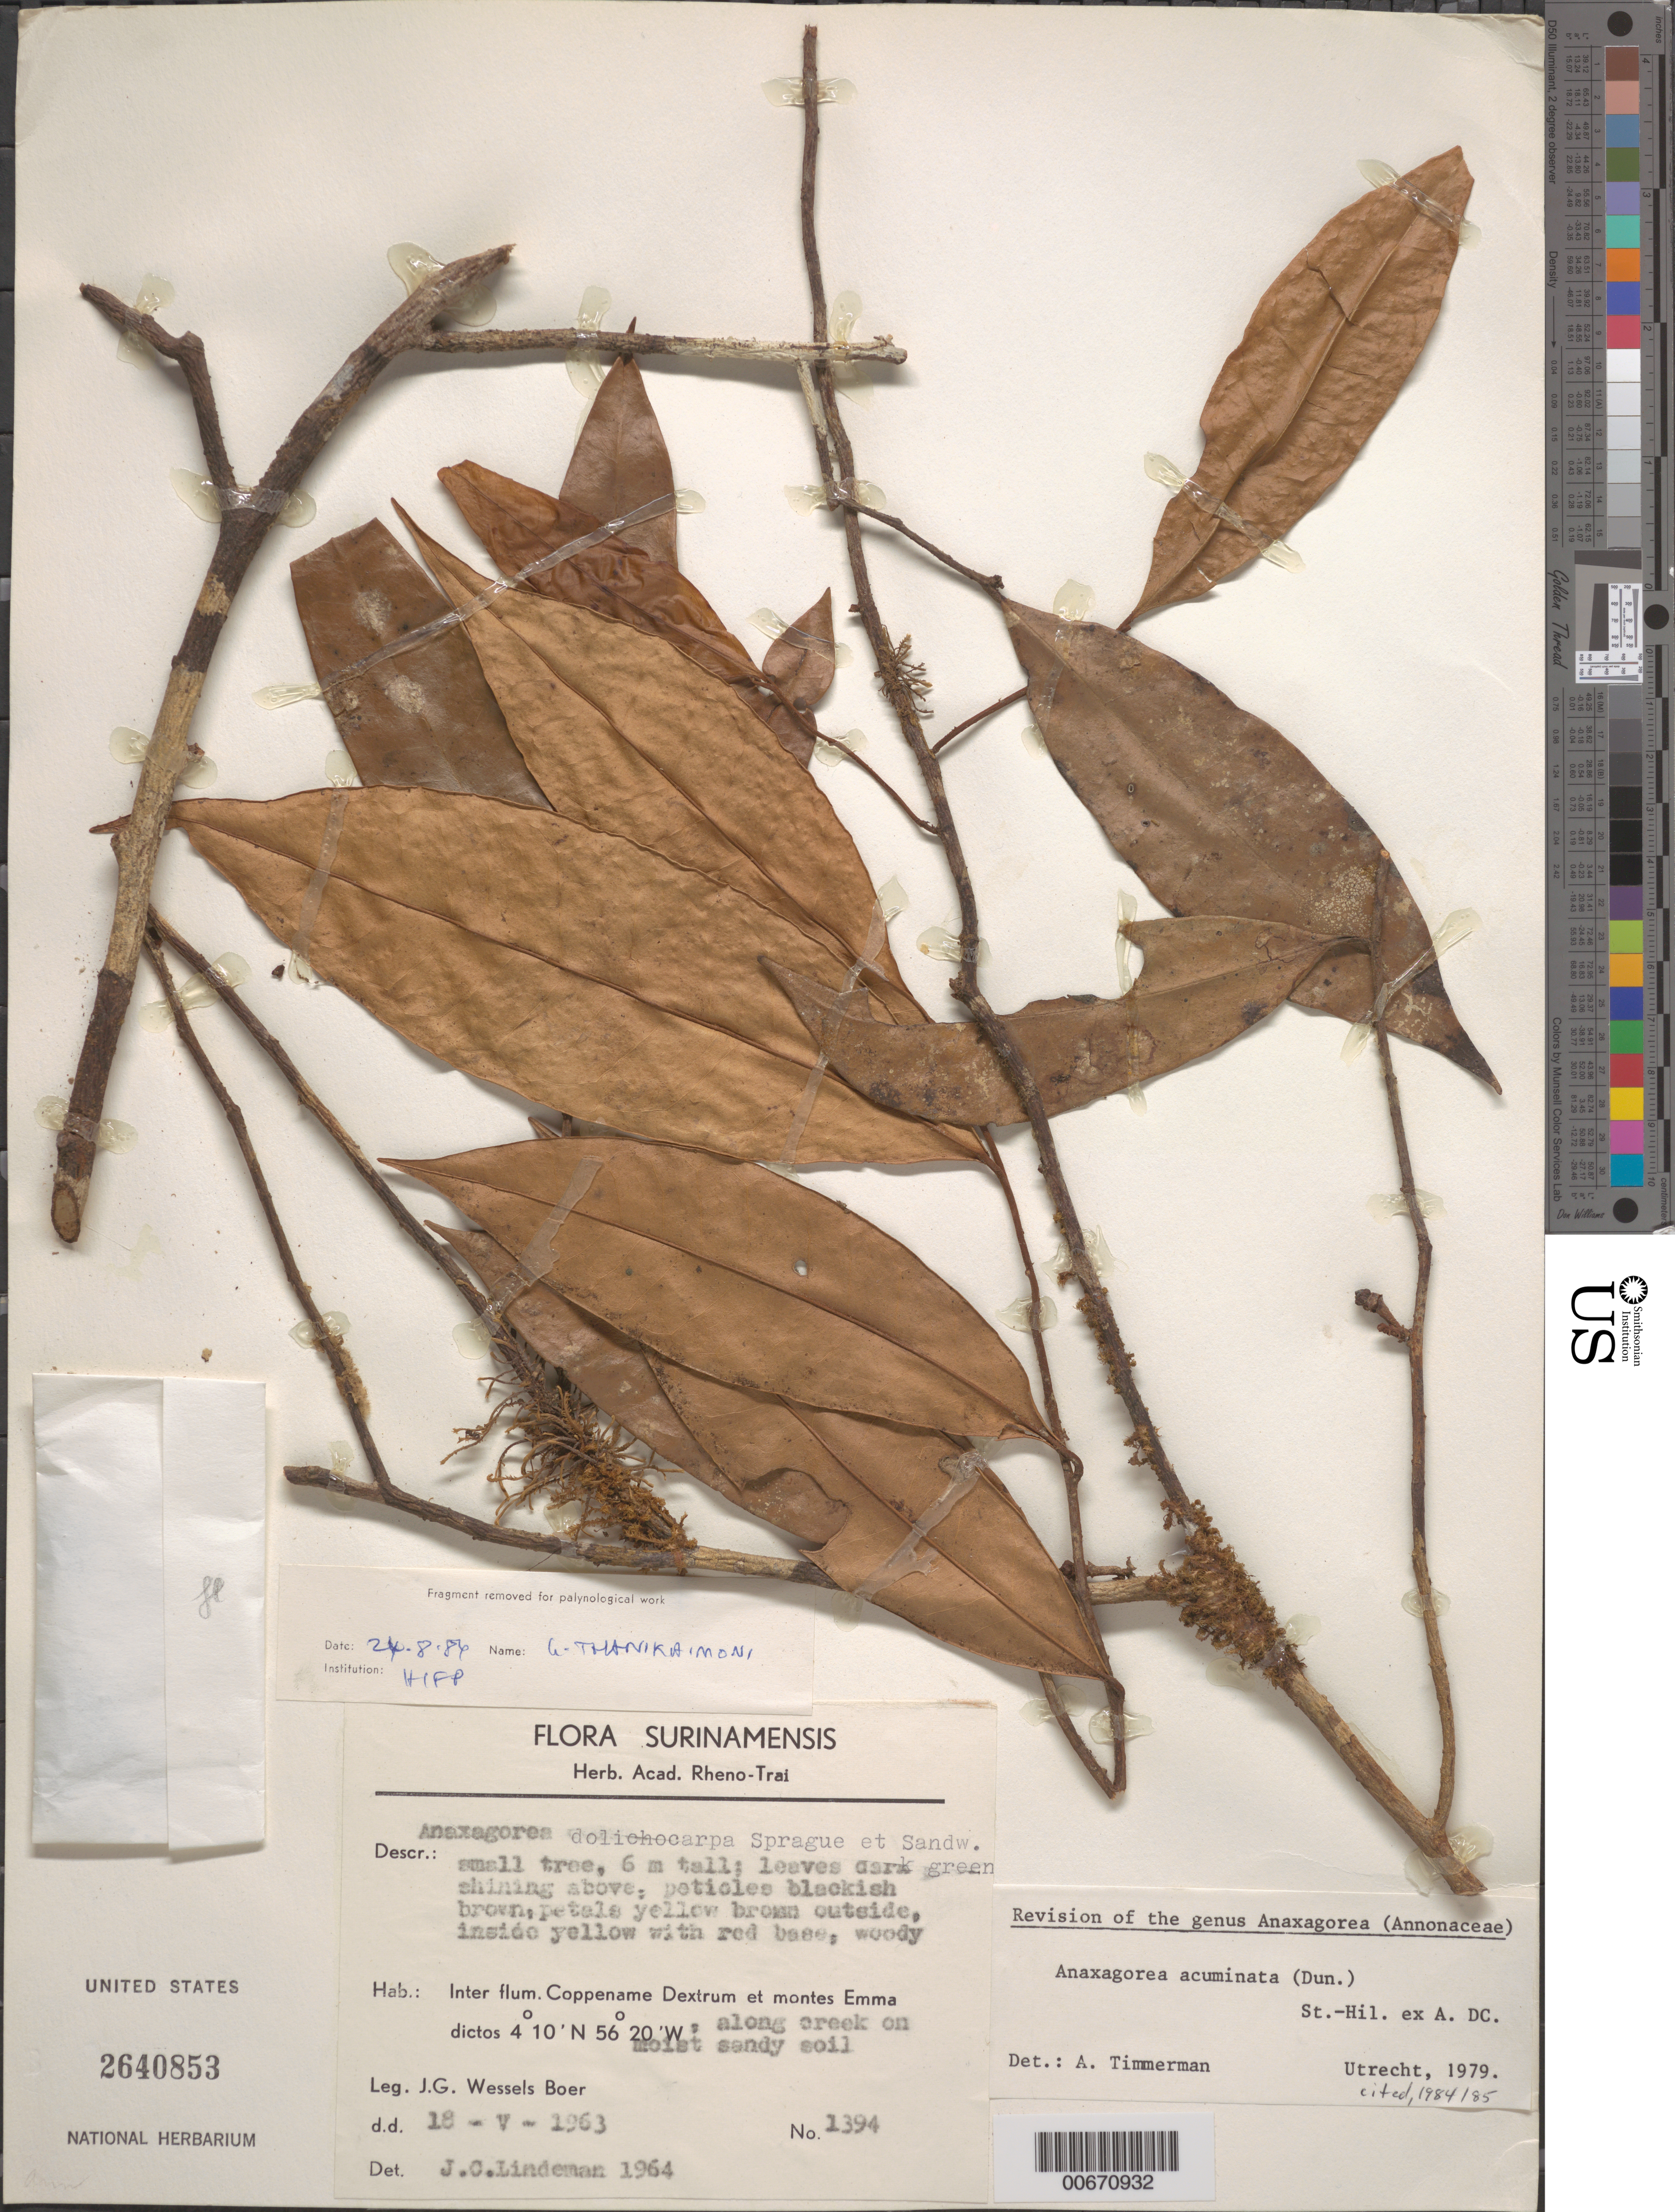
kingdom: Plantae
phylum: Tracheophyta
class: Magnoliopsida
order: Magnoliales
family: Annonaceae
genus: Anaxagorea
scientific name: Anaxagorea acuminata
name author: (Dunal) A. DC.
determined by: Timmerman, A.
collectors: J. G. Wessels Boer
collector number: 1394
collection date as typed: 18-May-63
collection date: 1963-05-18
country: Suriname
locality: Coppename R. to Emmaketen Creek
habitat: Along creek on moist sandy soil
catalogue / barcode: US 2640853